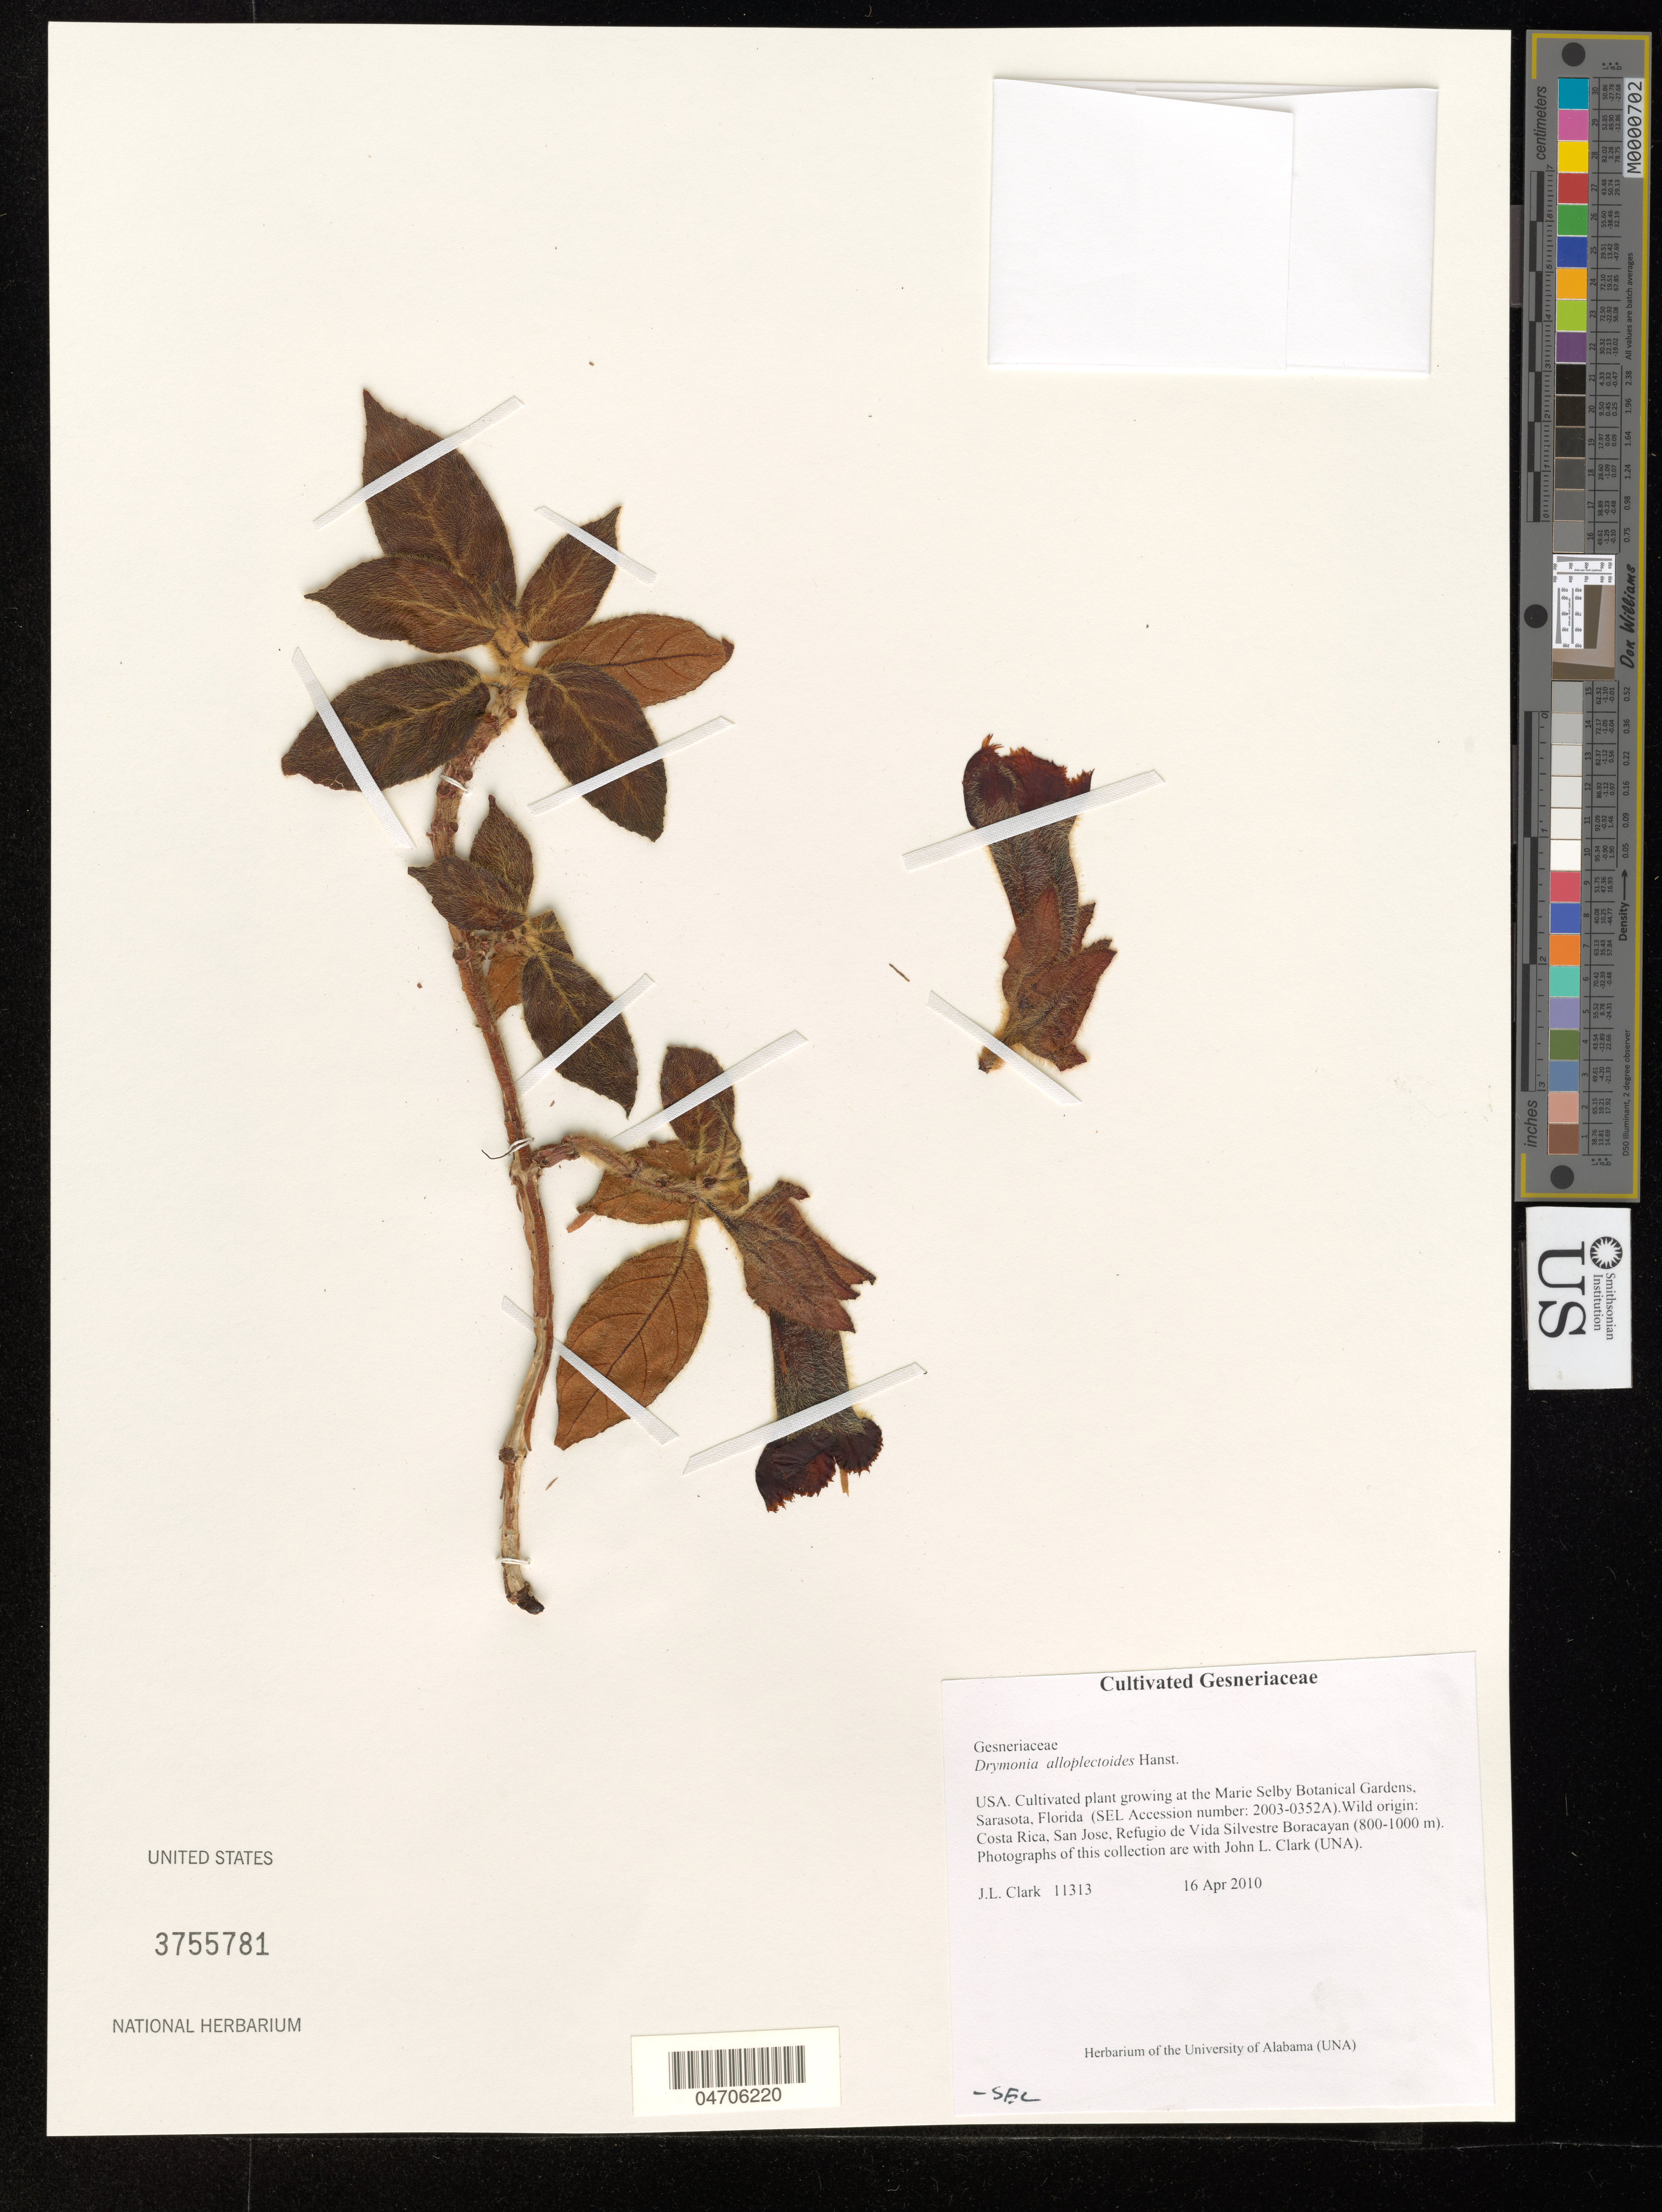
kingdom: Plantae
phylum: Tracheophyta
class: Magnoliopsida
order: Lamiales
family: Gesneriaceae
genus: Drymonia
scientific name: Drymonia alloplectoides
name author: Hanst.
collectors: J. L. Clark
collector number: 11313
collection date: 2010-04-16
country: United States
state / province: Florida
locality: At the Marie Selby Botanical Gardens, Sarasota. (SEL Accession number: 2003-0352A).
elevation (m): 800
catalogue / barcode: US 3755781